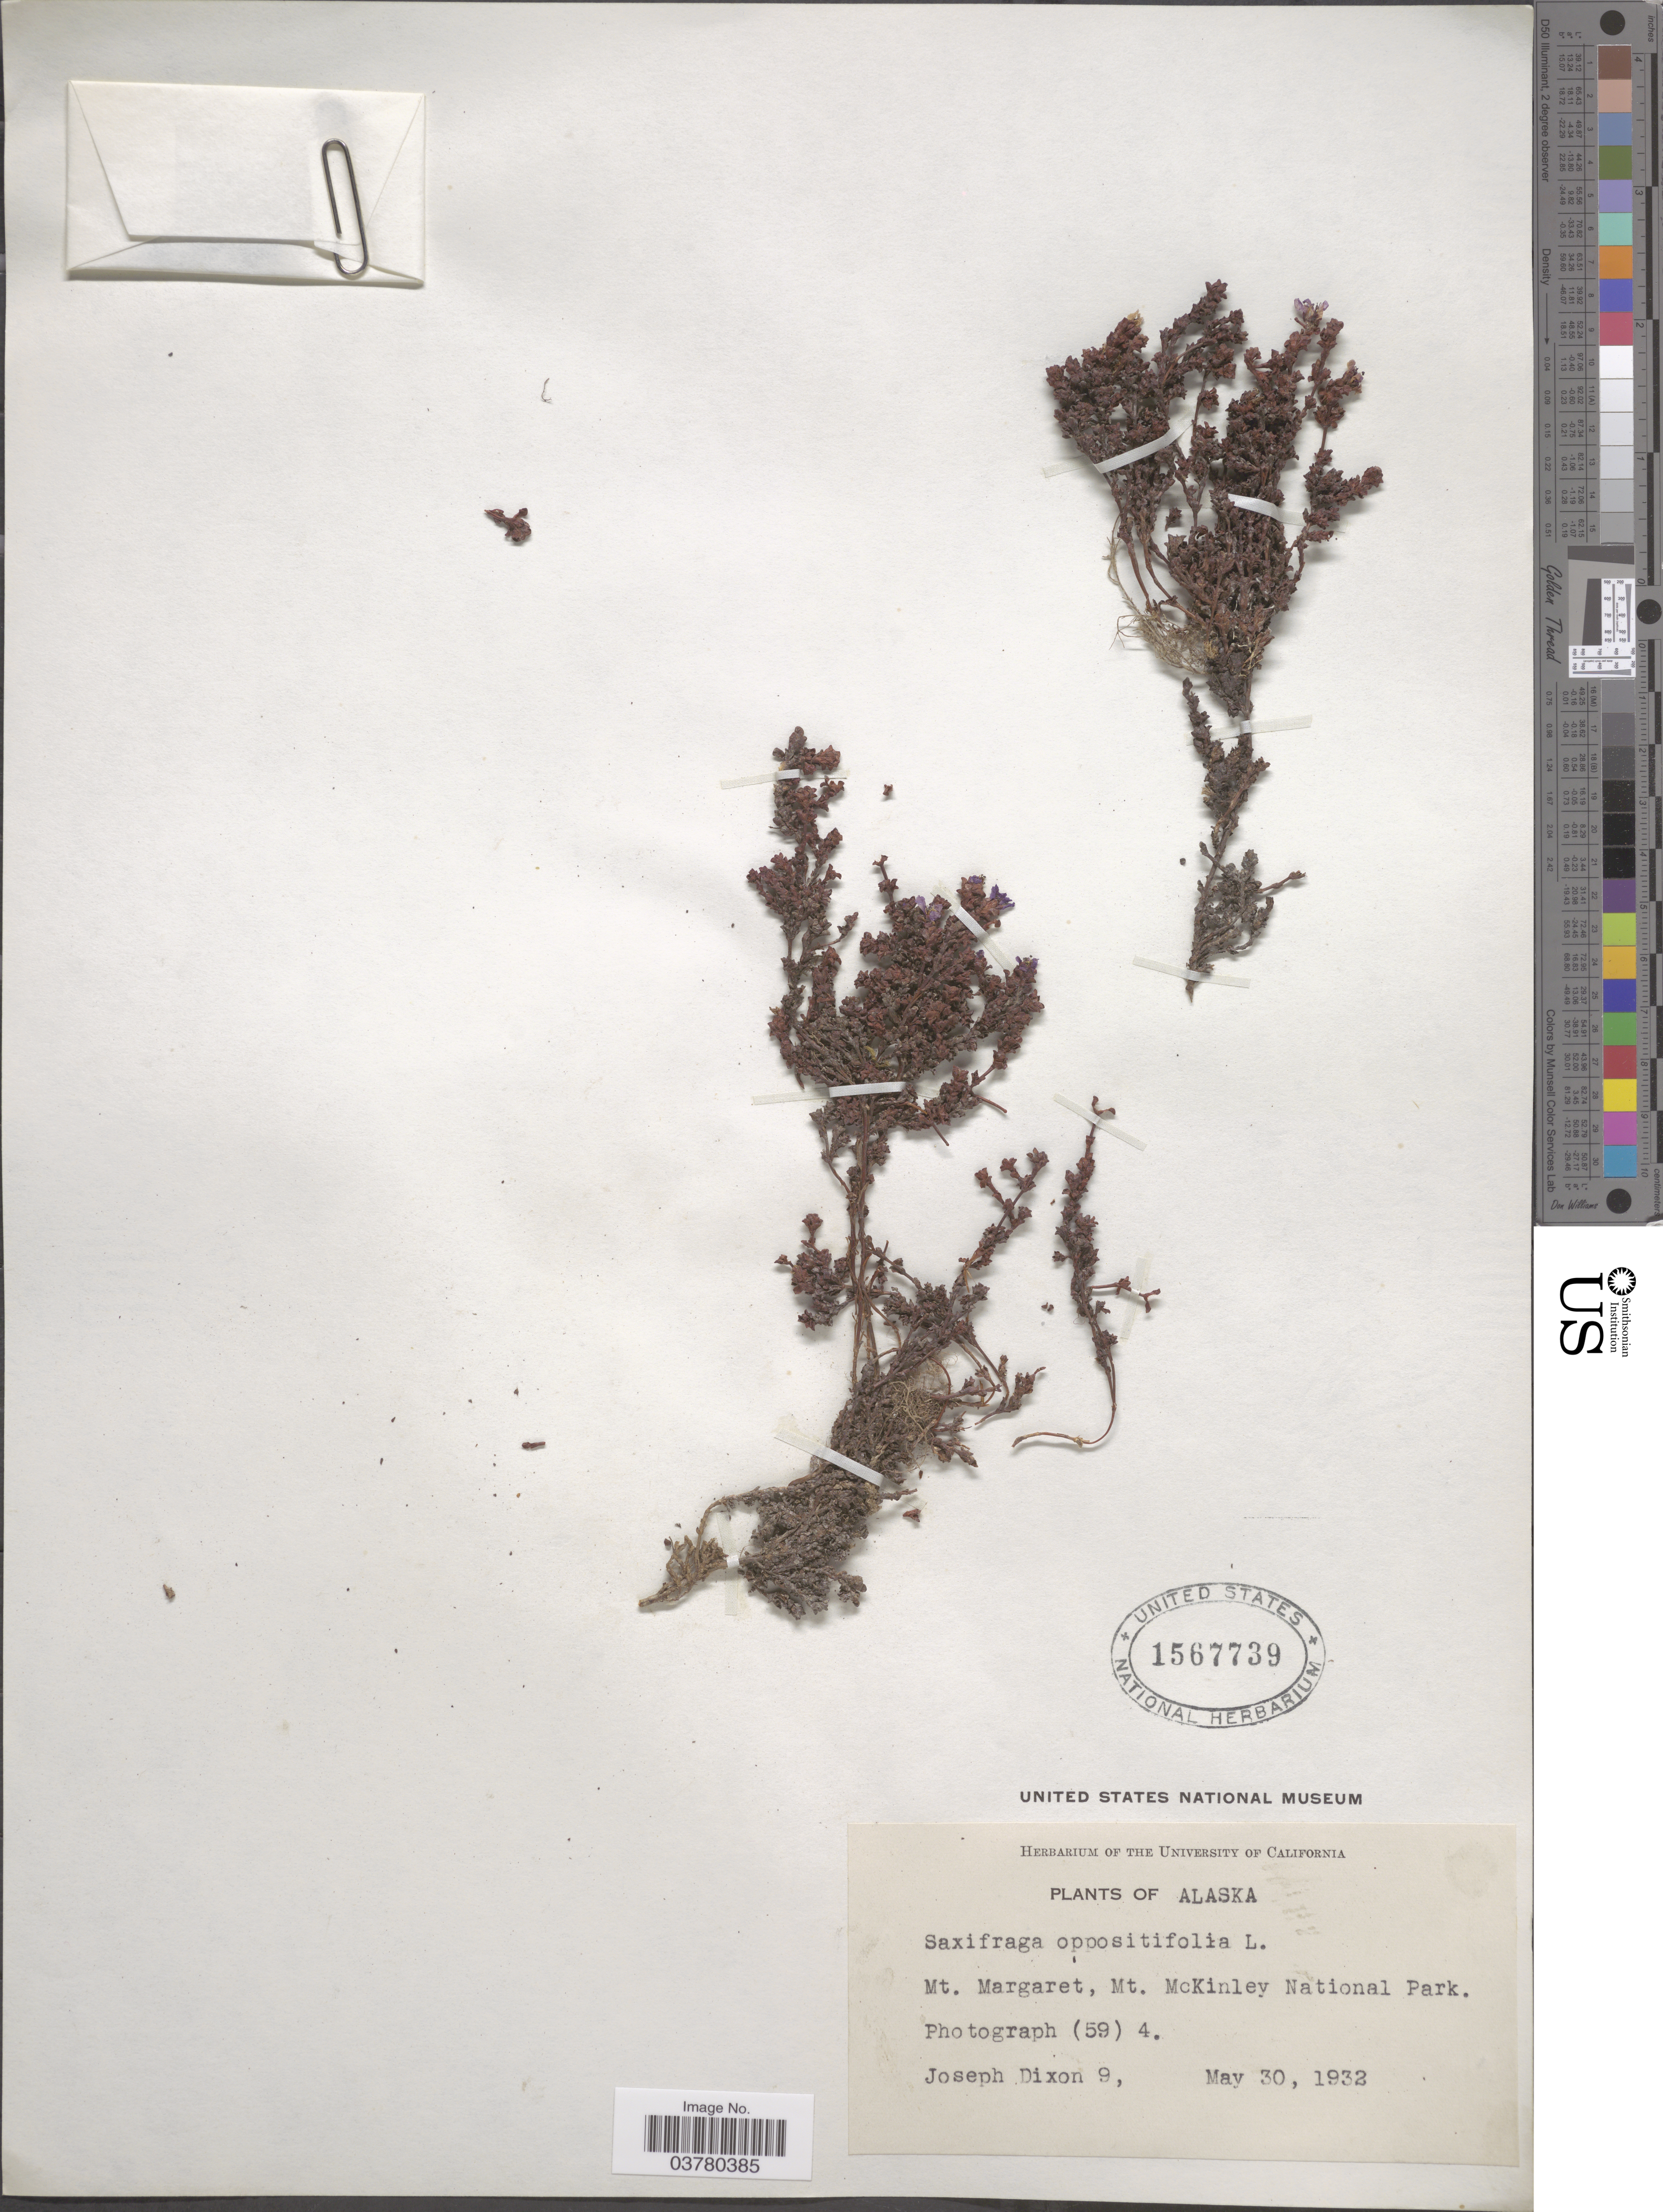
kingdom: Plantae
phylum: Tracheophyta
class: Magnoliopsida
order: Saxifragales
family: Saxifragaceae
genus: Saxifraga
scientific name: Saxifraga oppositifolia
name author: L.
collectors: J. Dixon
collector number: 9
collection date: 1932-05-30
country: United States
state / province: Alaska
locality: Mt. Margaret, Mt. McKinley National Park.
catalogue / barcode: US 1567739